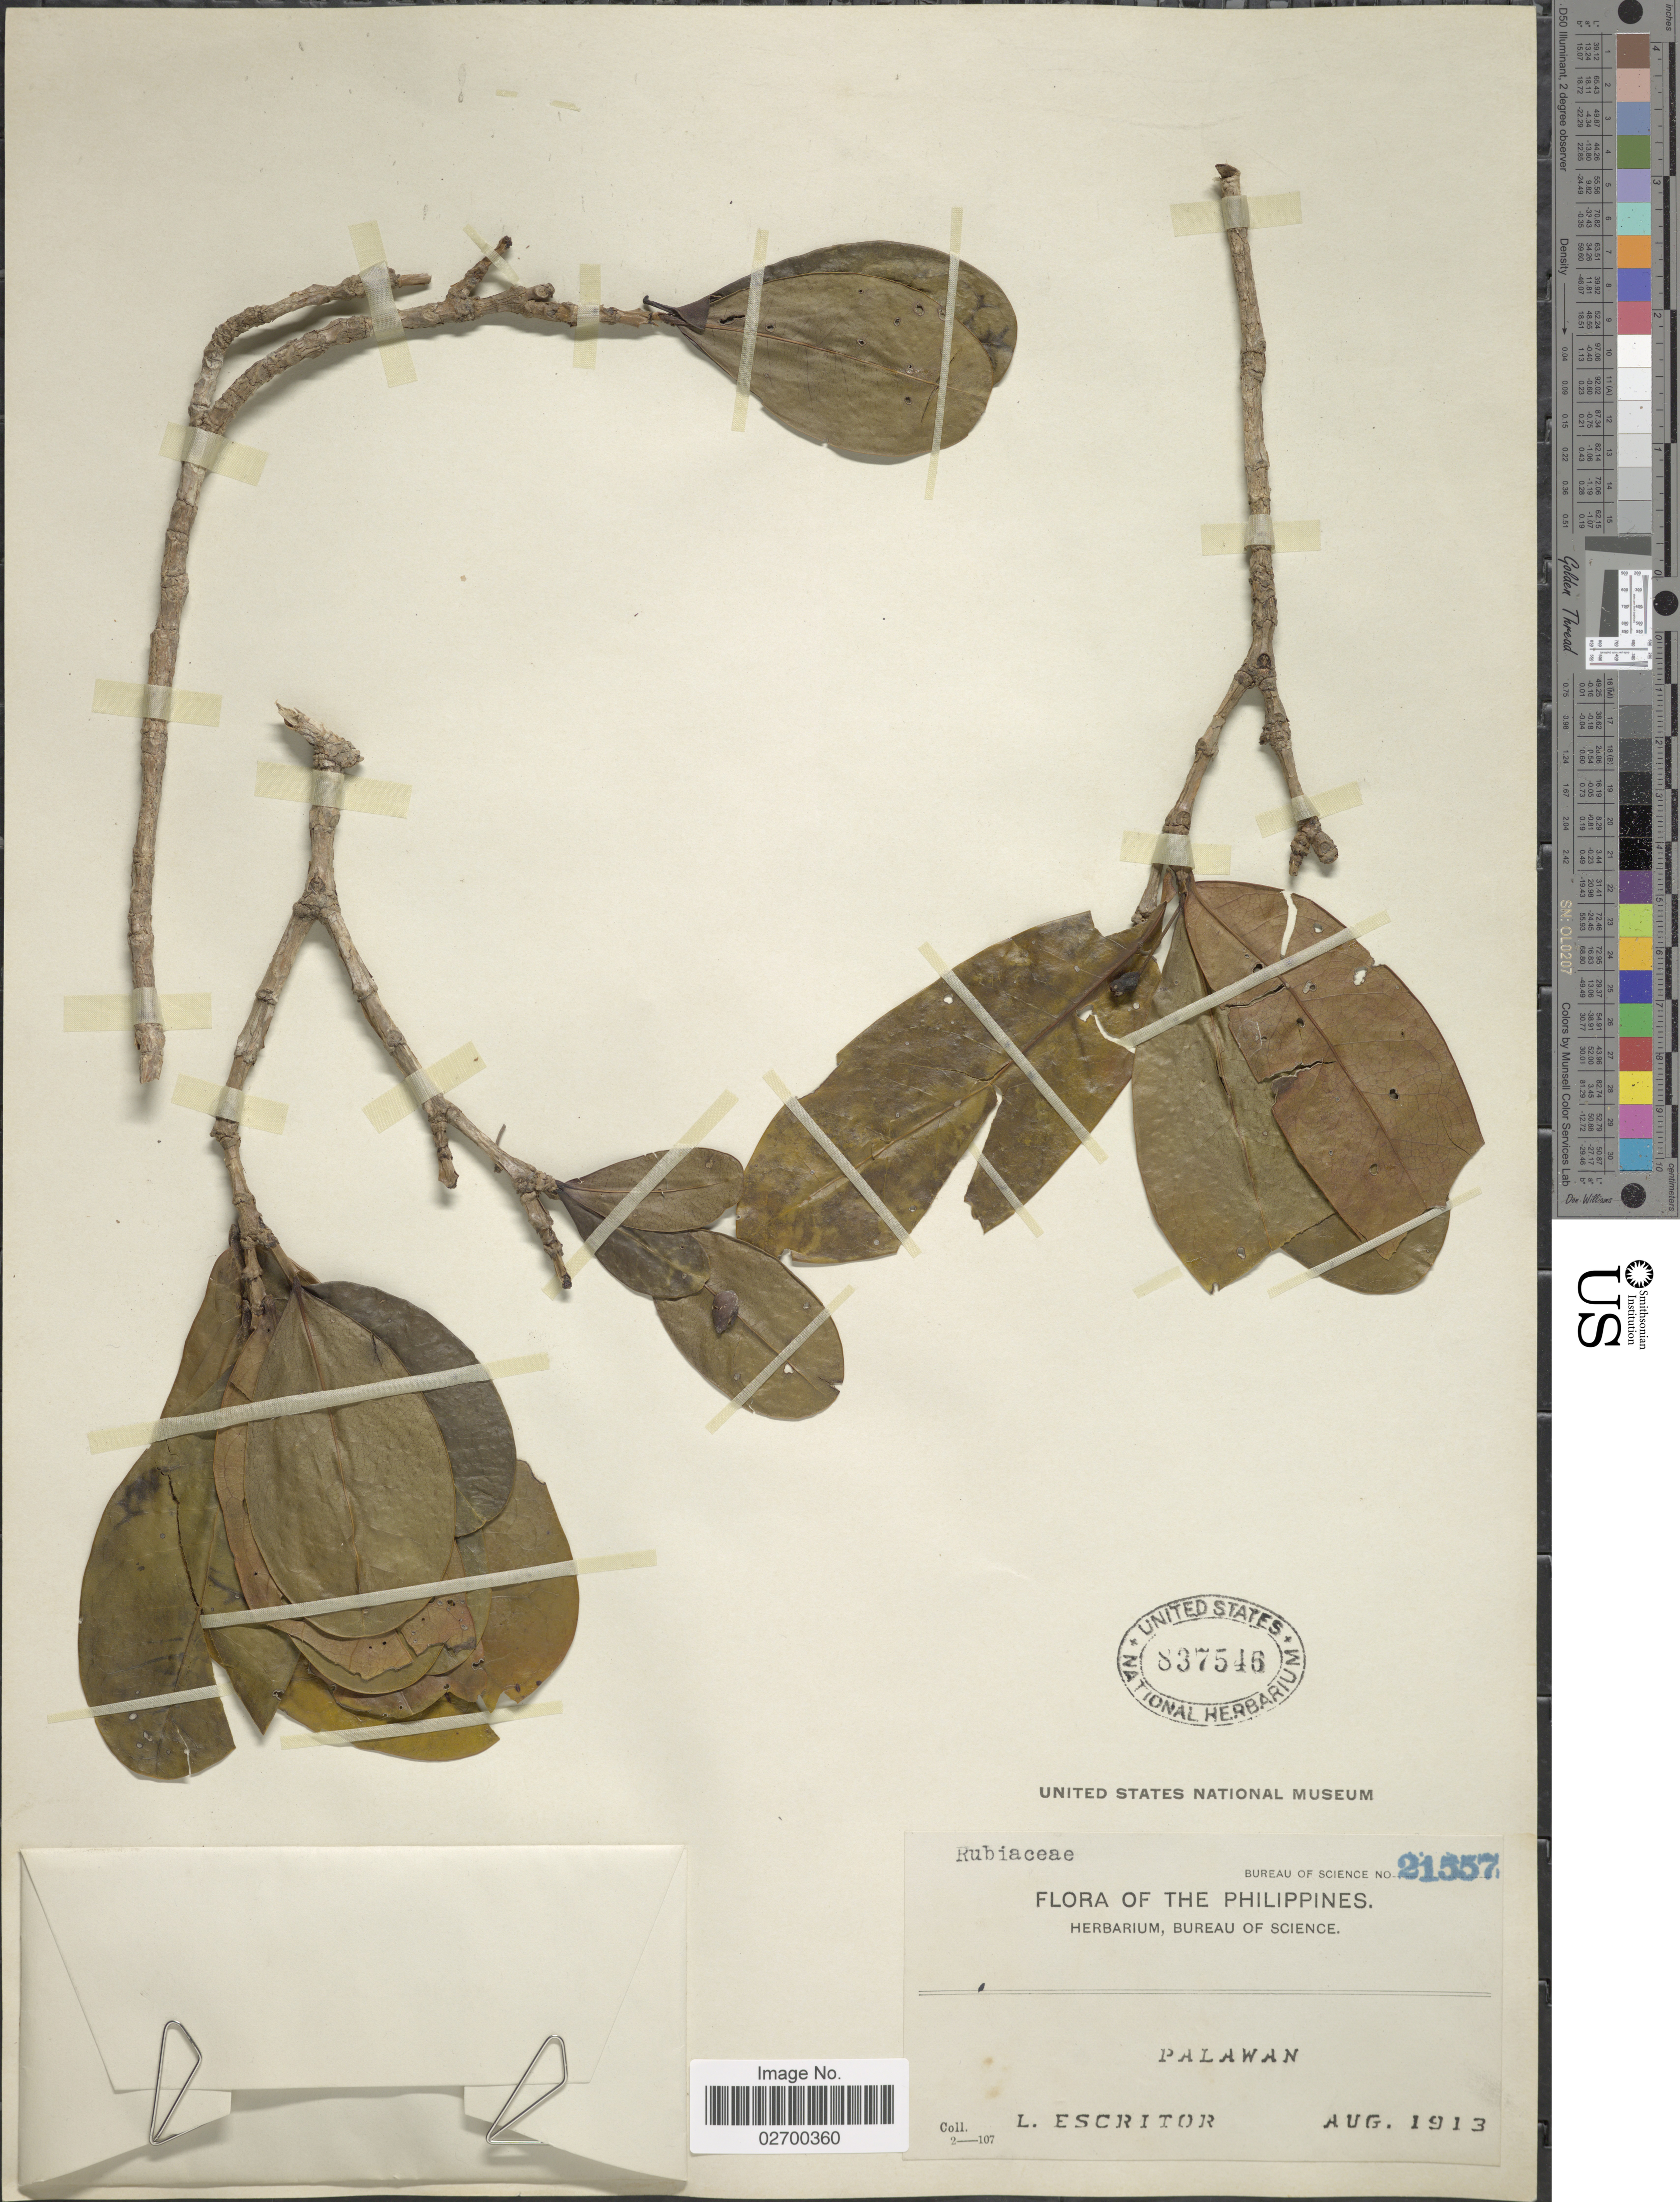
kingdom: Plantae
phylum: Tracheophyta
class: Magnoliopsida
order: Gentianales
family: Rubiaceae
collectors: L. Escritor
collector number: Bureau of Science 21557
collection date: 1913-08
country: Philippines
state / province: Mimaropa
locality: Palawan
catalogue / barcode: US 837546